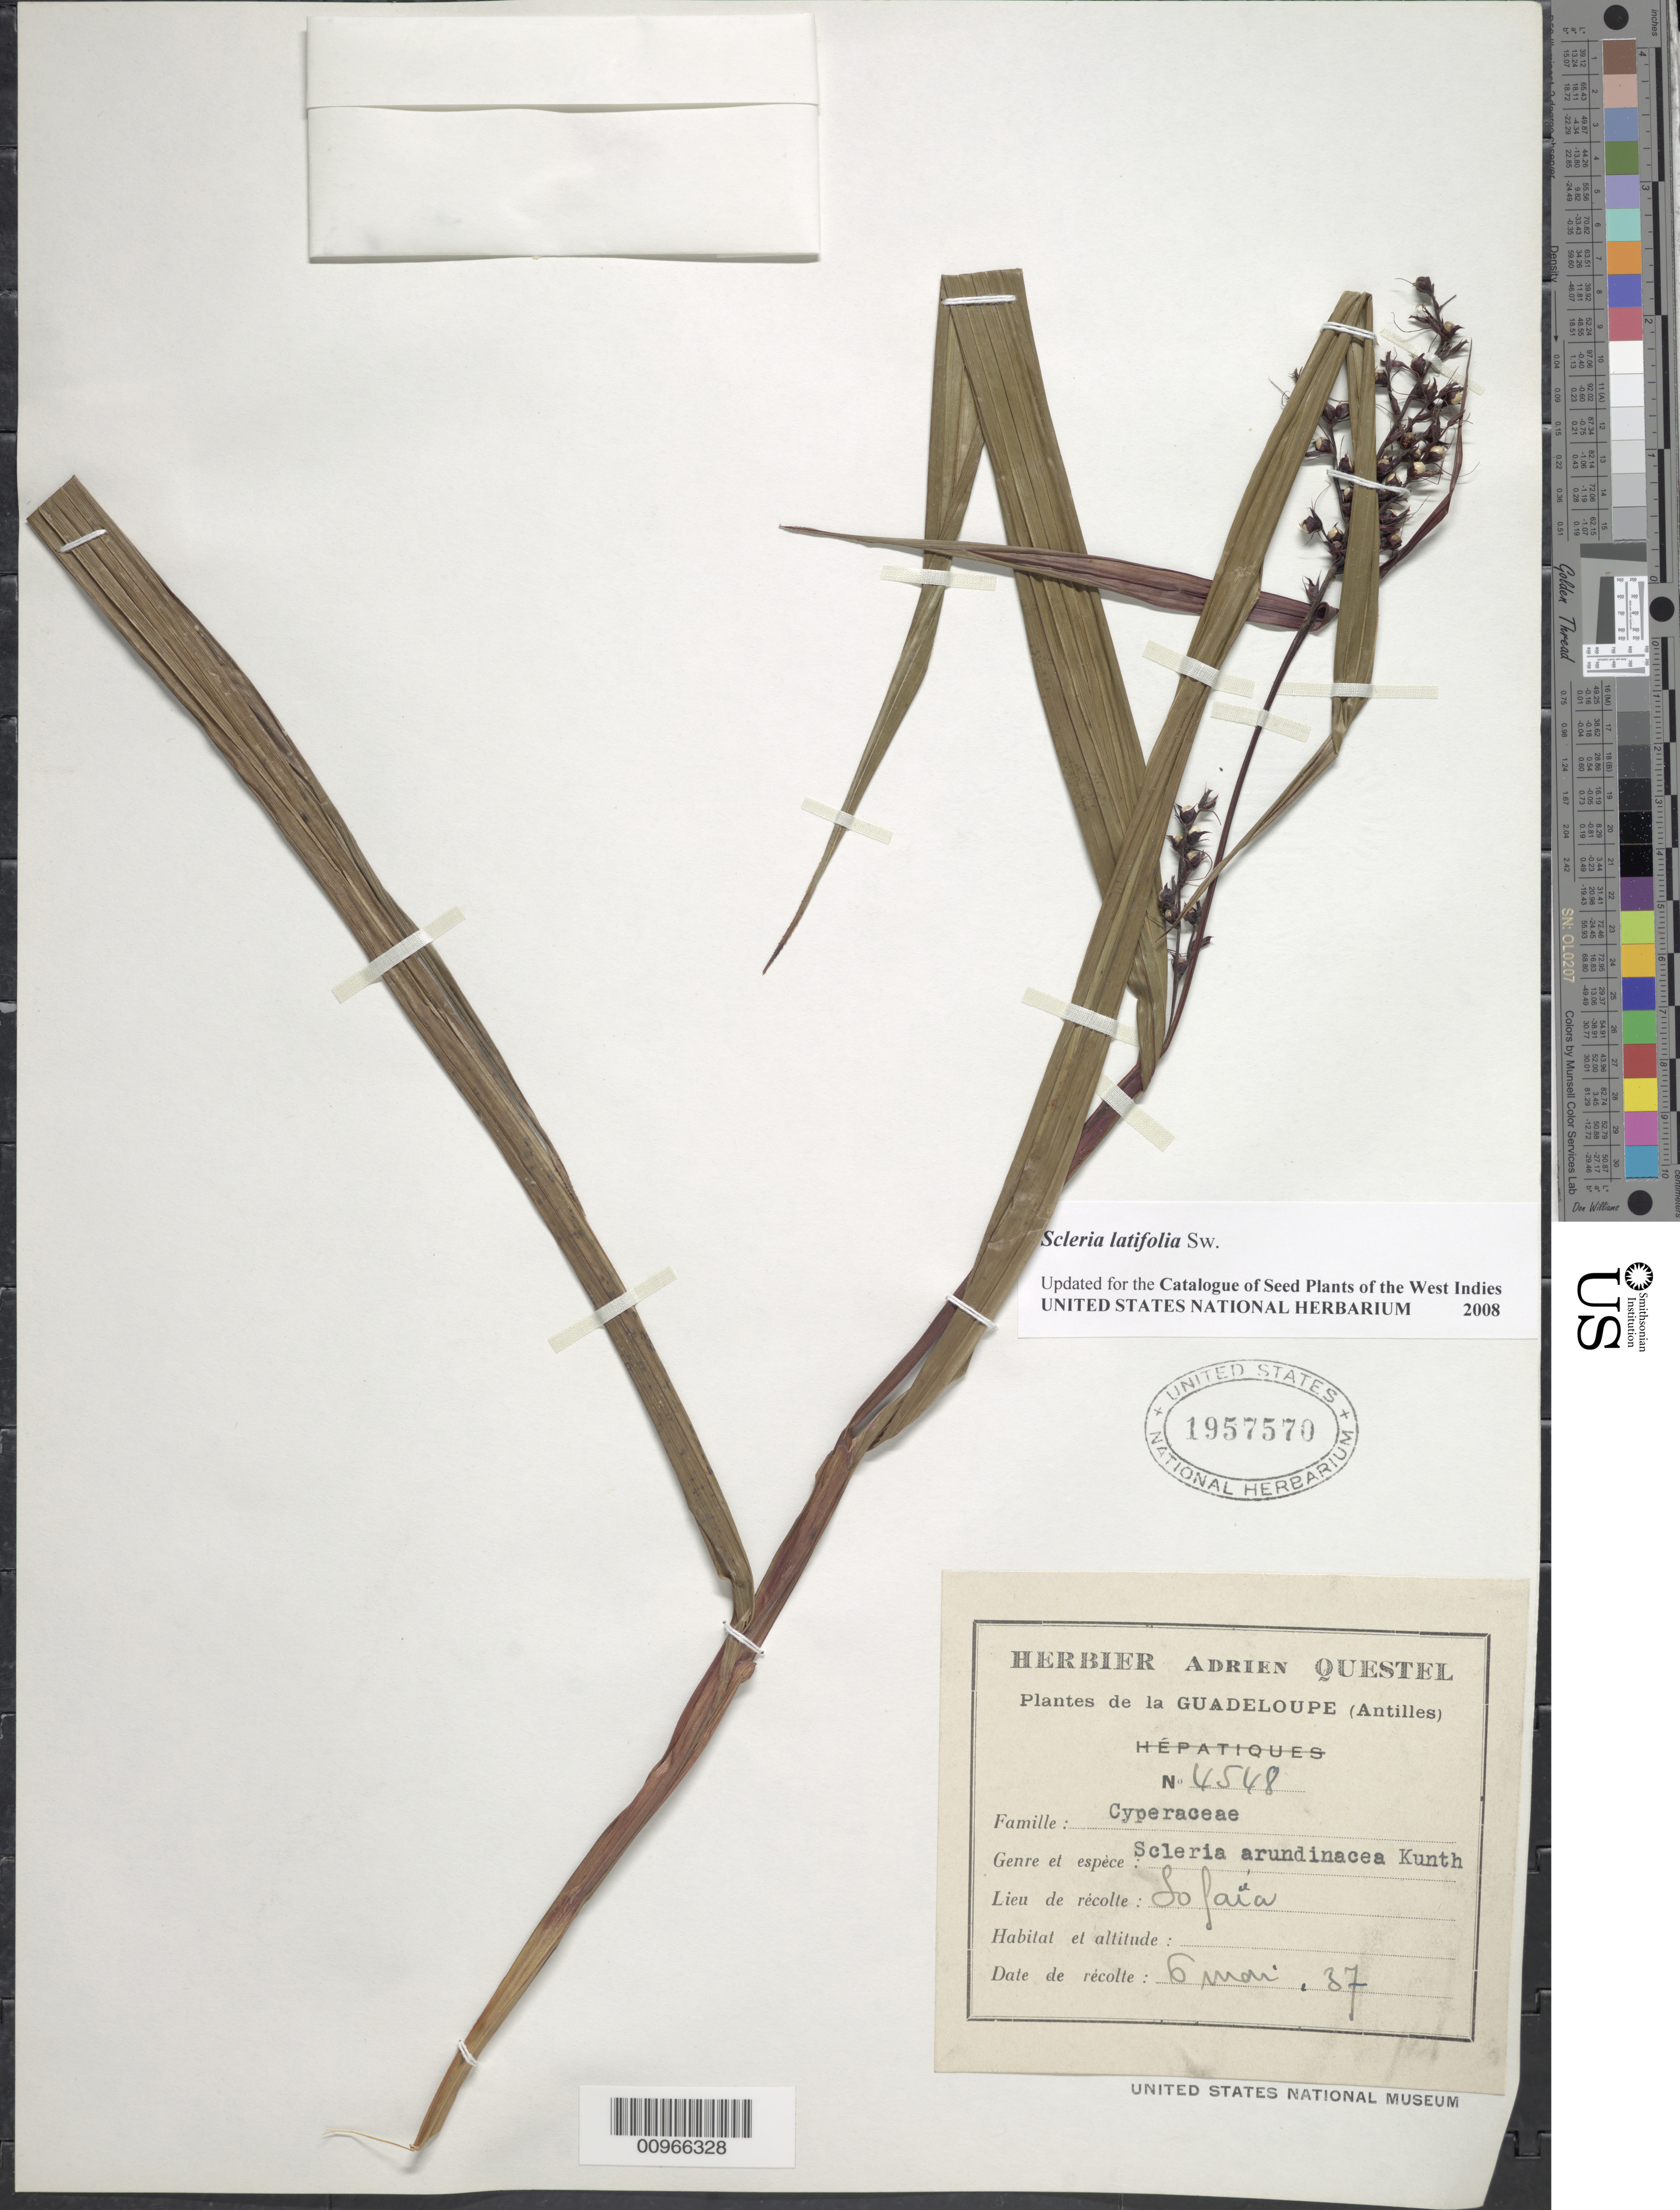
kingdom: Plantae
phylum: Tracheophyta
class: Liliopsida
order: Poales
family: Cyperaceae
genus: Scleria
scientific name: Scleria latifolia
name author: Sw.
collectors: A. Questel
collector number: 4548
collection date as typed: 06 May 1937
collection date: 1937-05-06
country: Guadeloupe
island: Basse Terre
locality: "Sofaïa"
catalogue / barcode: US 1957570